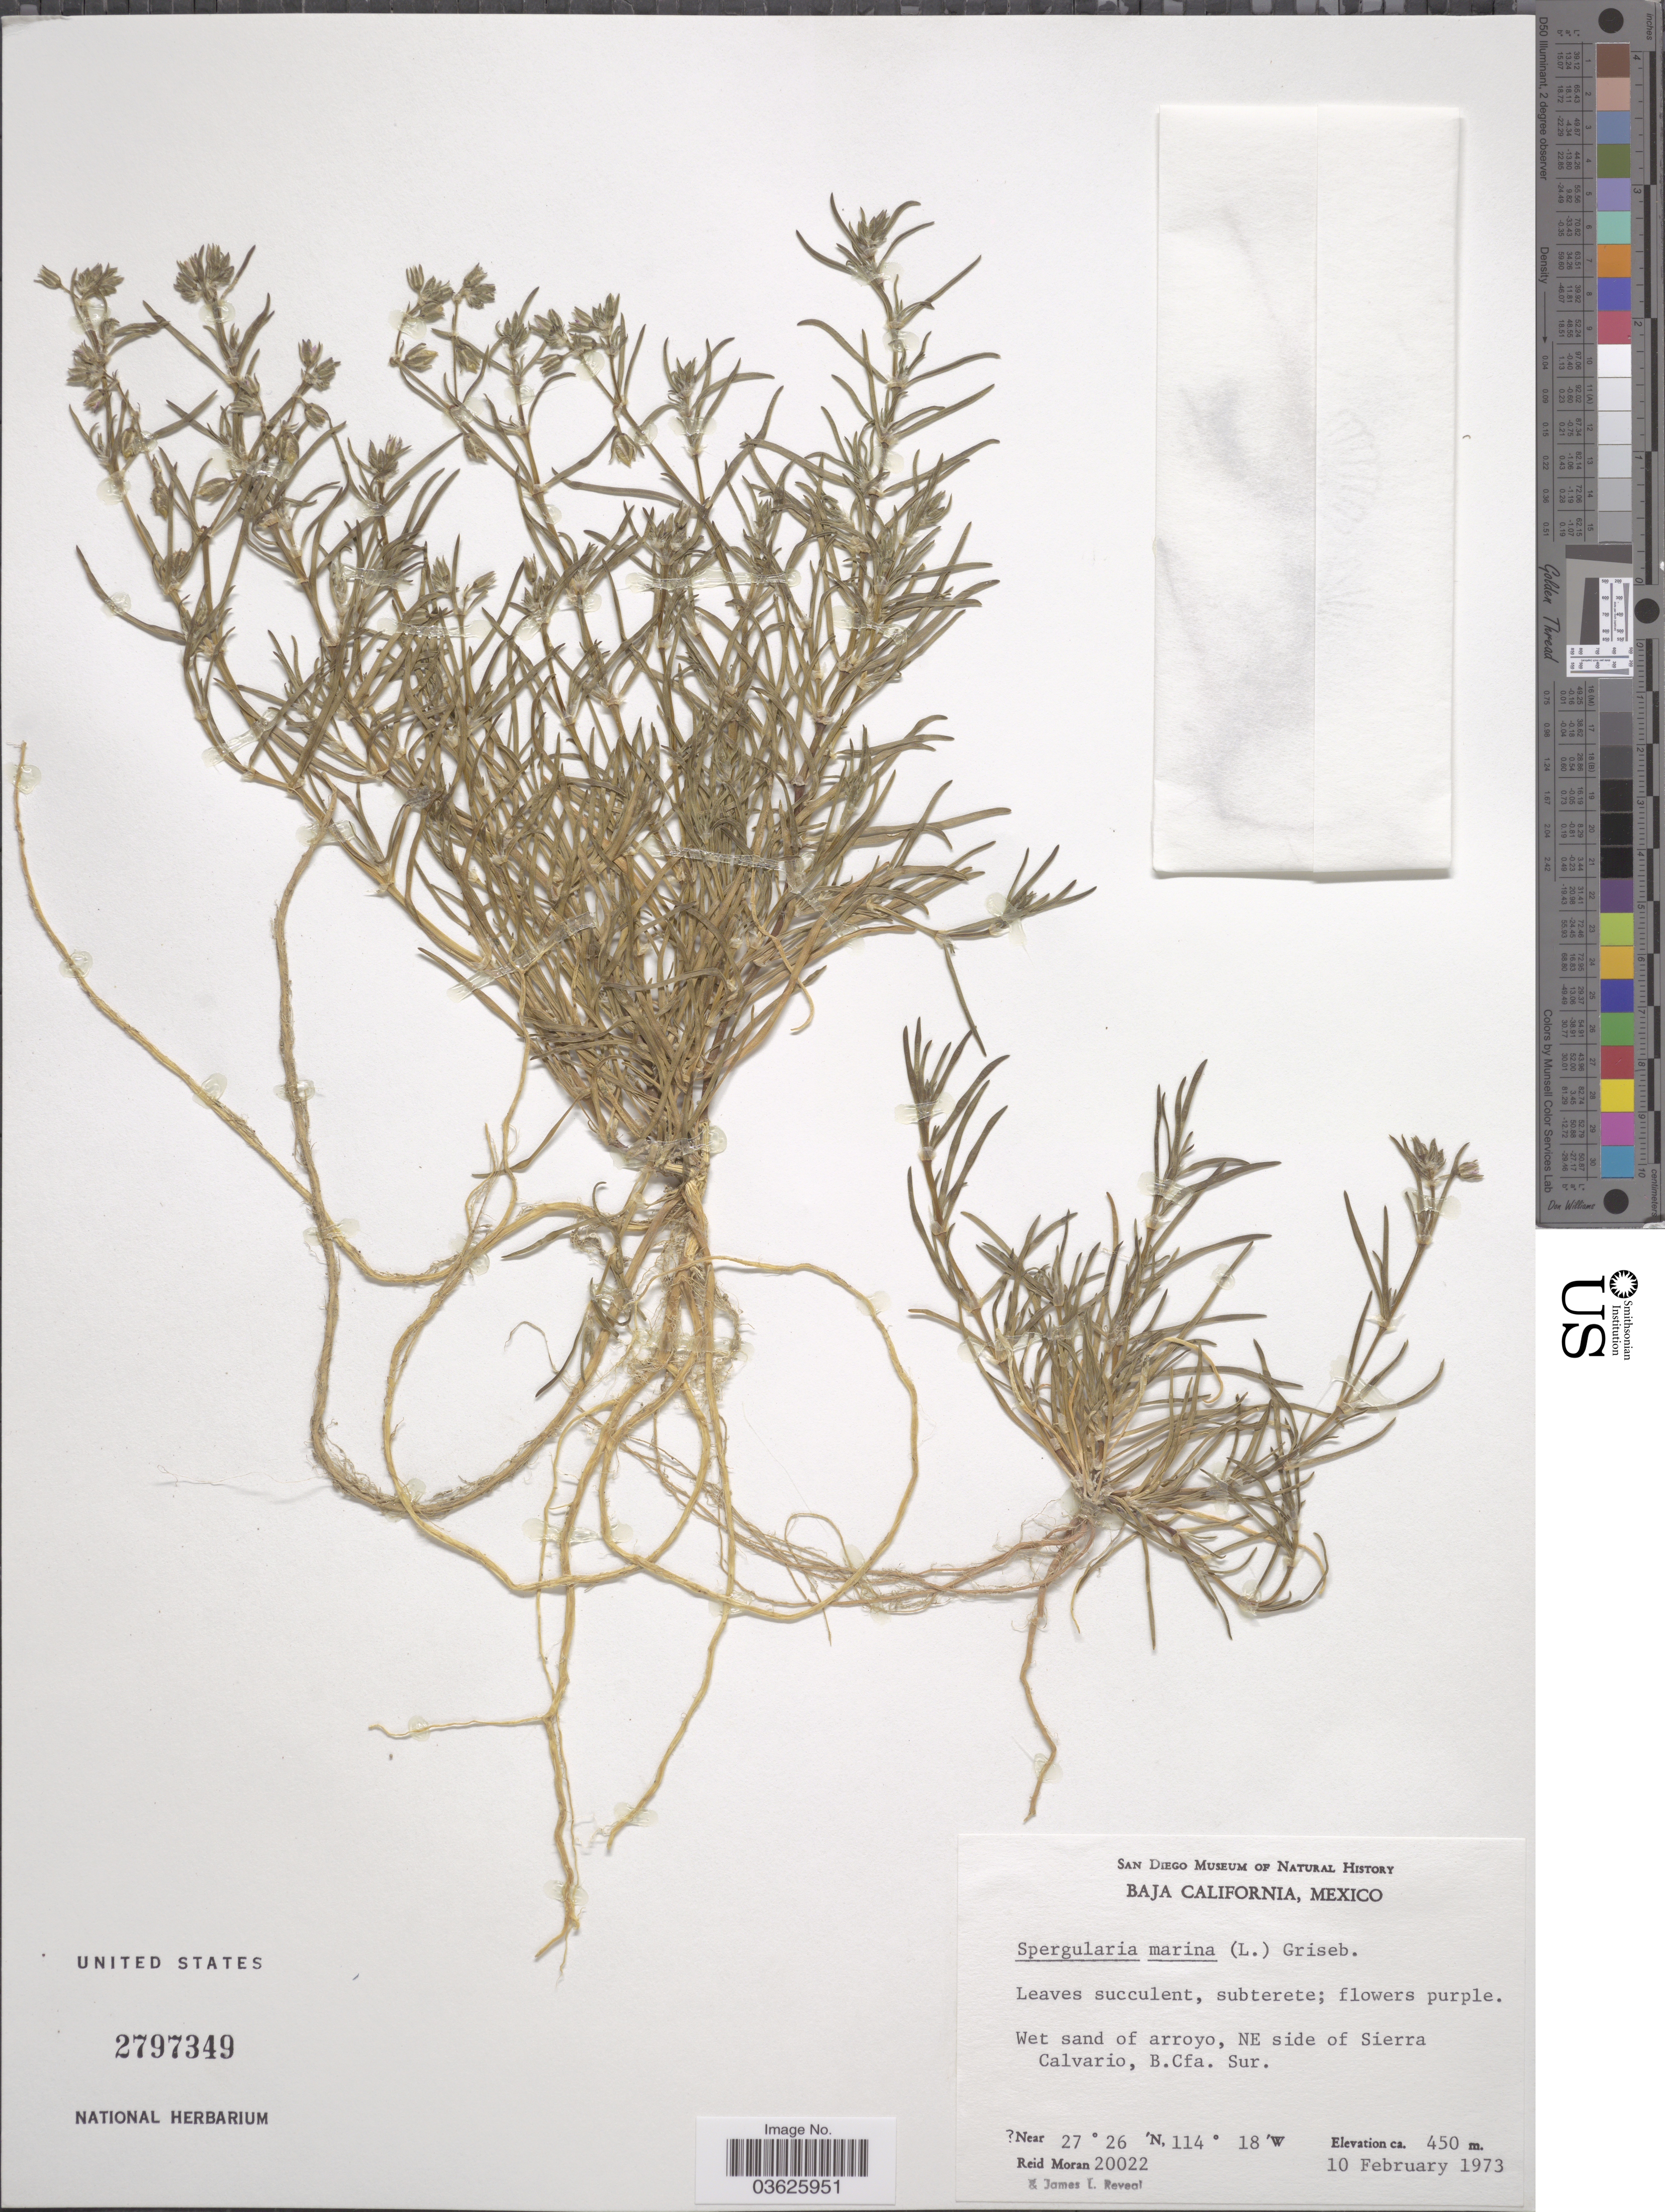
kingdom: Plantae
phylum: Tracheophyta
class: Magnoliopsida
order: Caryophyllales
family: Caryophyllaceae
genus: Tissa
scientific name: Tissa marina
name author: (L.) Britton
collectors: R. Moran & J. L. Reveal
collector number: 20022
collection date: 1973-02-10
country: Mexico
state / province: Baja California Sur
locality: Wet sand of arroyo, NE side of Sierra Calvario, B. Cfa. Sur.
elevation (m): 450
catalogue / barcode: US 2797349